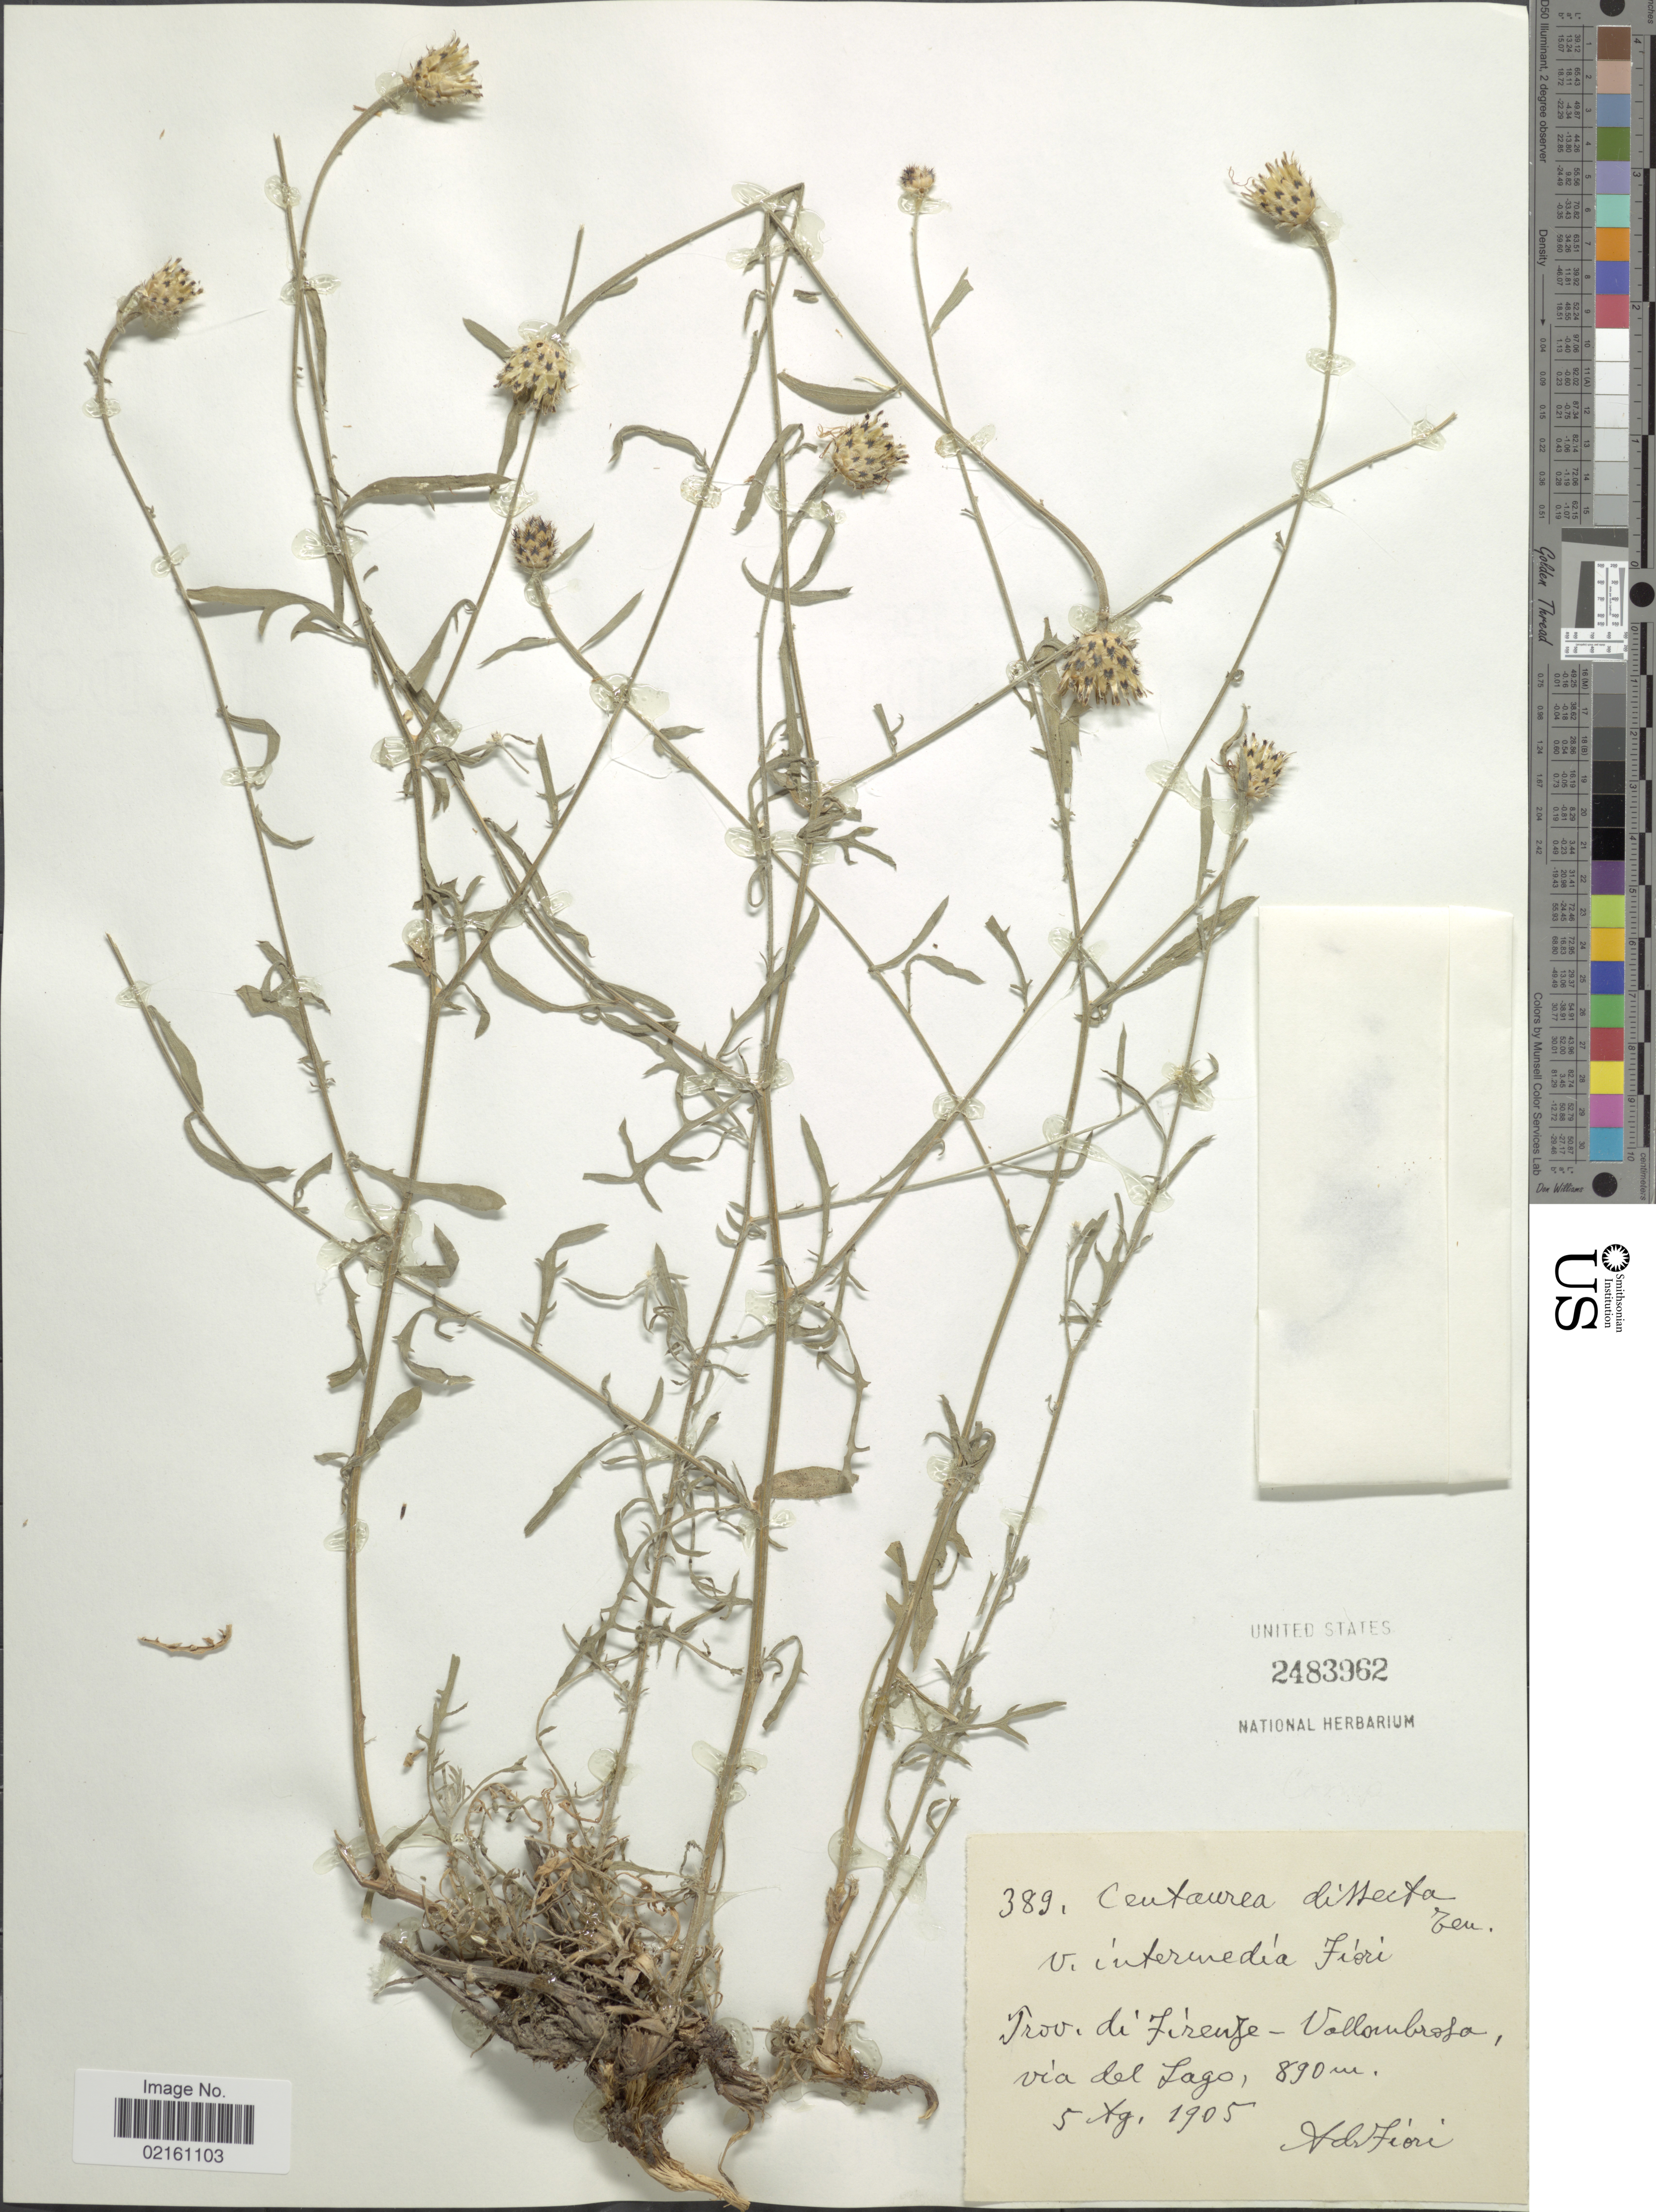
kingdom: Plantae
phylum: Tracheophyta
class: Magnoliopsida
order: Asterales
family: Asteraceae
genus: Centaurea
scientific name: Centaurea tenorei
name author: Guss. ex Lacaita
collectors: A. Fiori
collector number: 389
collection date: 1905-08-05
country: Italy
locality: Prov. di Firenze, Vallombrosa, via del Lago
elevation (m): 890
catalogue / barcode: US 2483962